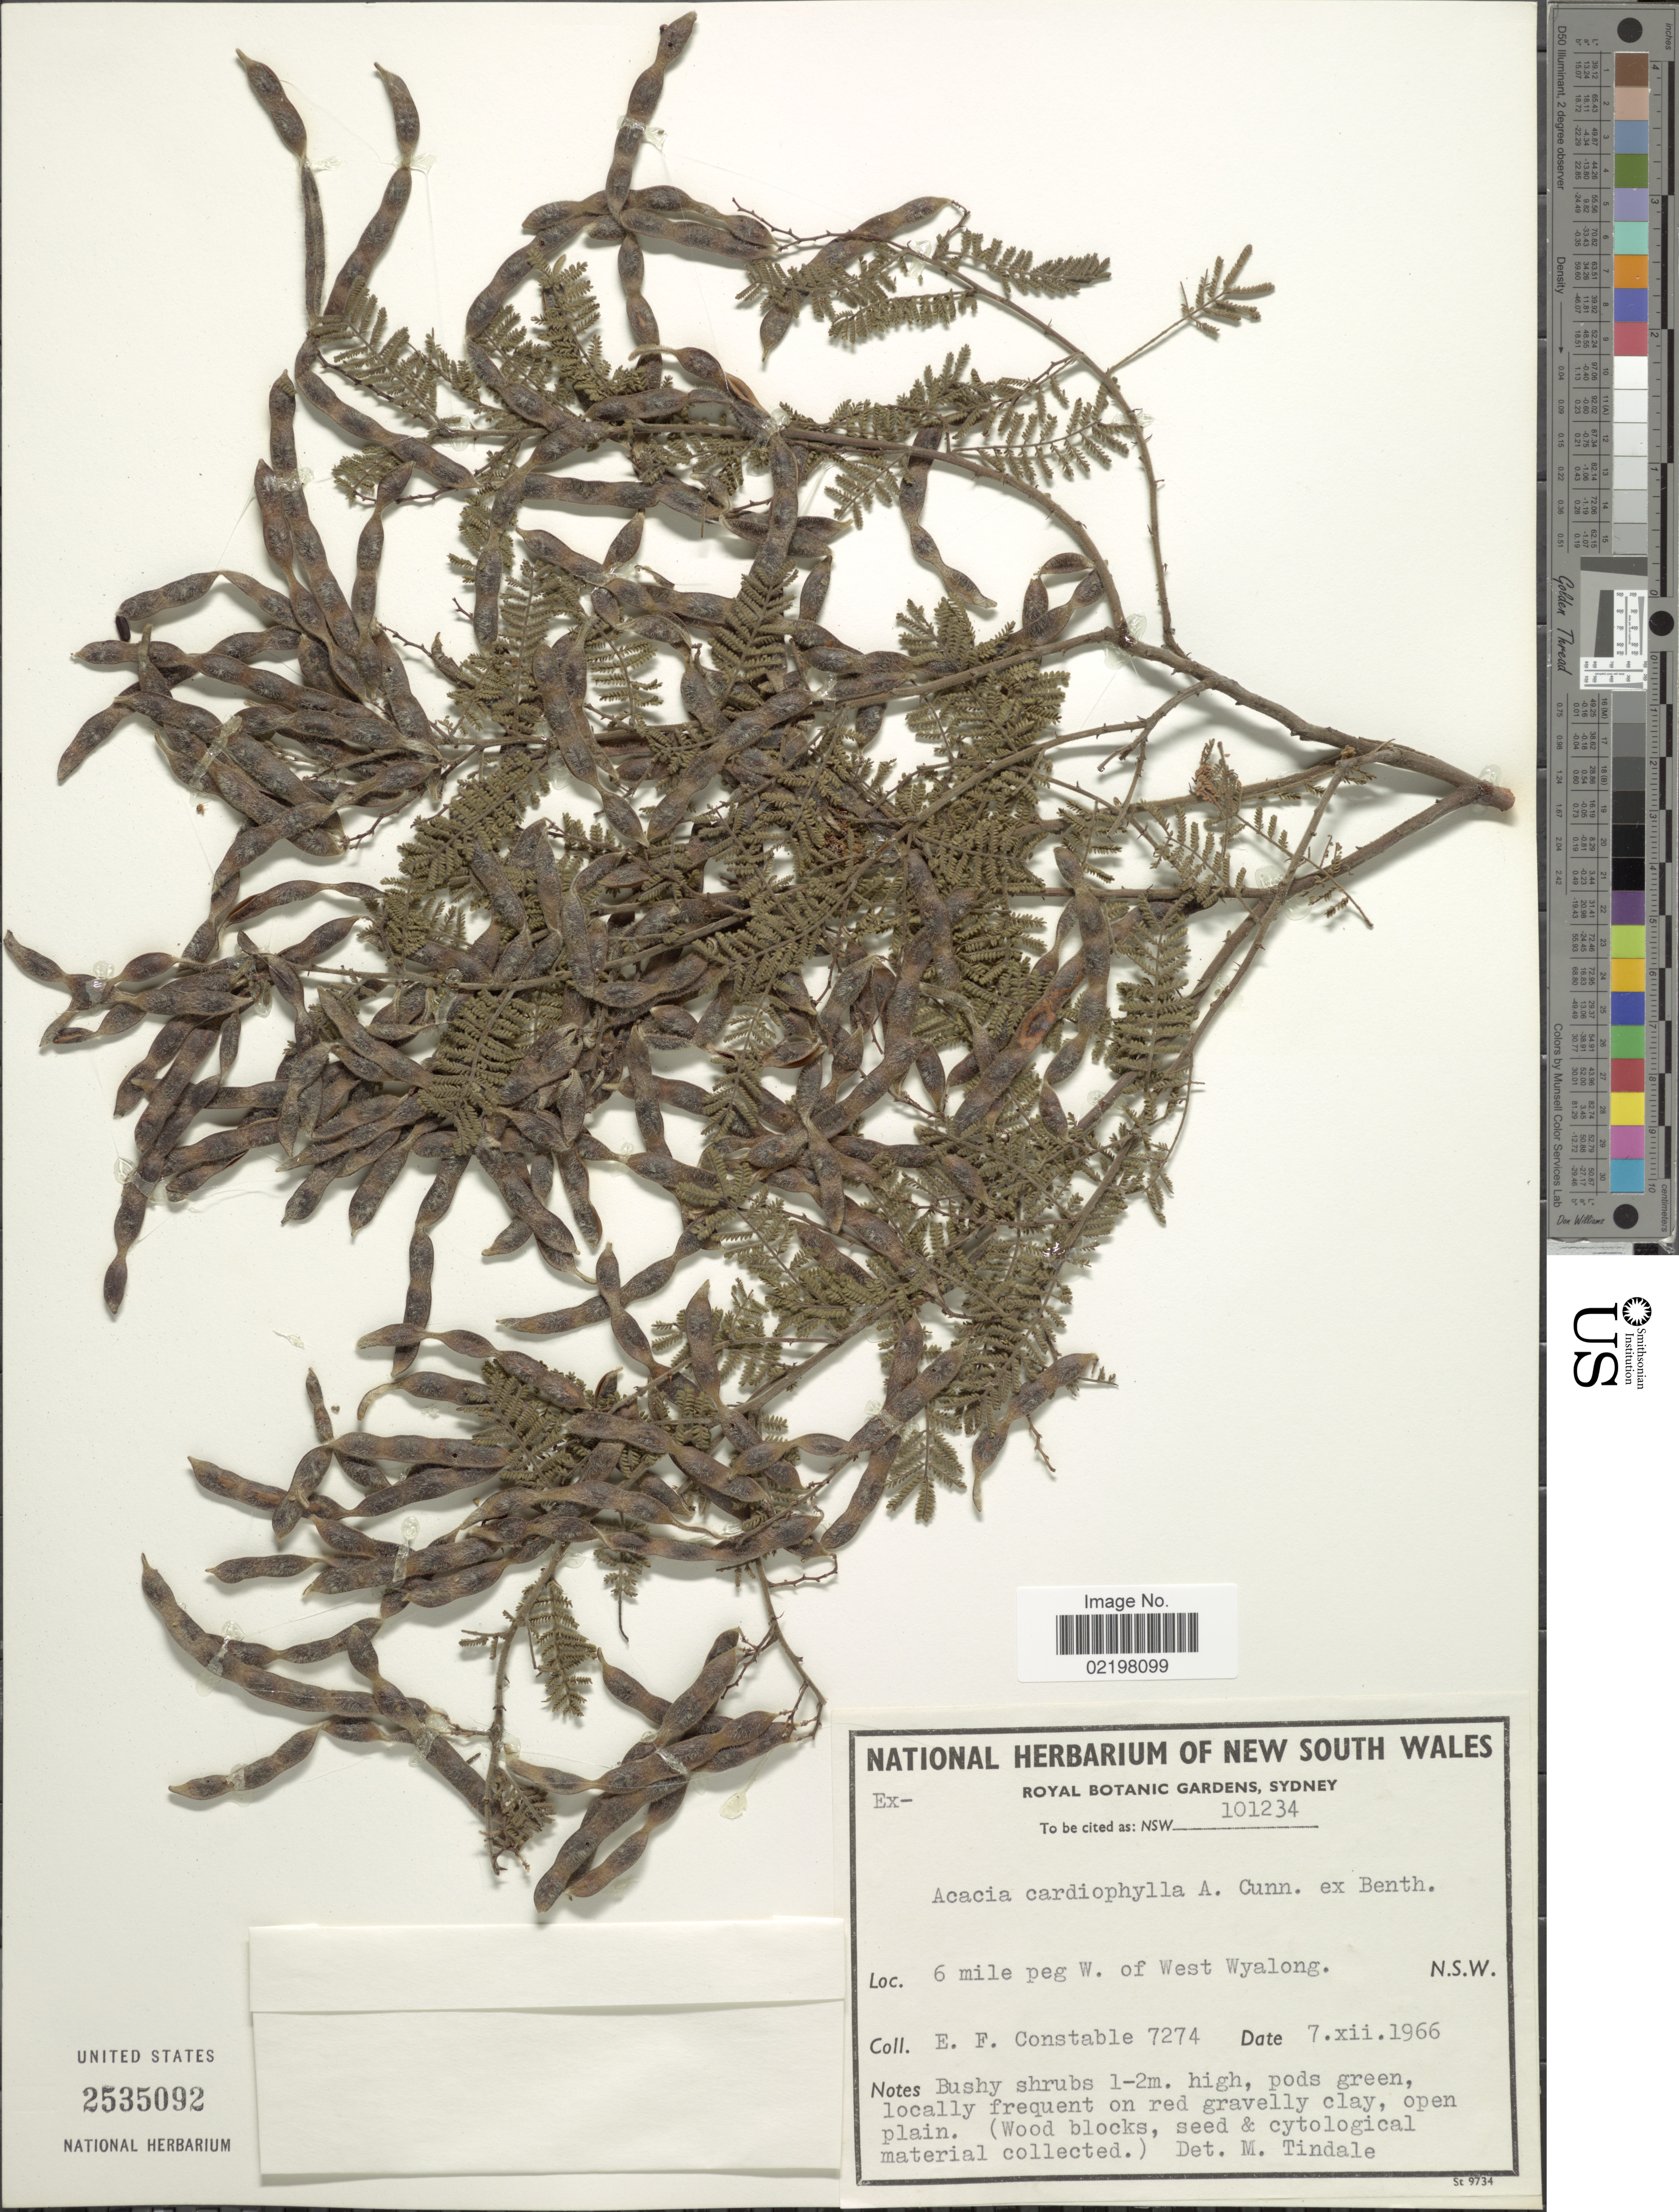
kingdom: Plantae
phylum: Tracheophyta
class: Magnoliopsida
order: Fabales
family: Fabaceae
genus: Acacia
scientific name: Acacia cardiophylla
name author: Benth.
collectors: E. F. Constable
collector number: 7274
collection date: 1966-12-07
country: Australia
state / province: New South Wales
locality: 6 mile peg W. of West Wyalong, N.S.W.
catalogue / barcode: US 2535092